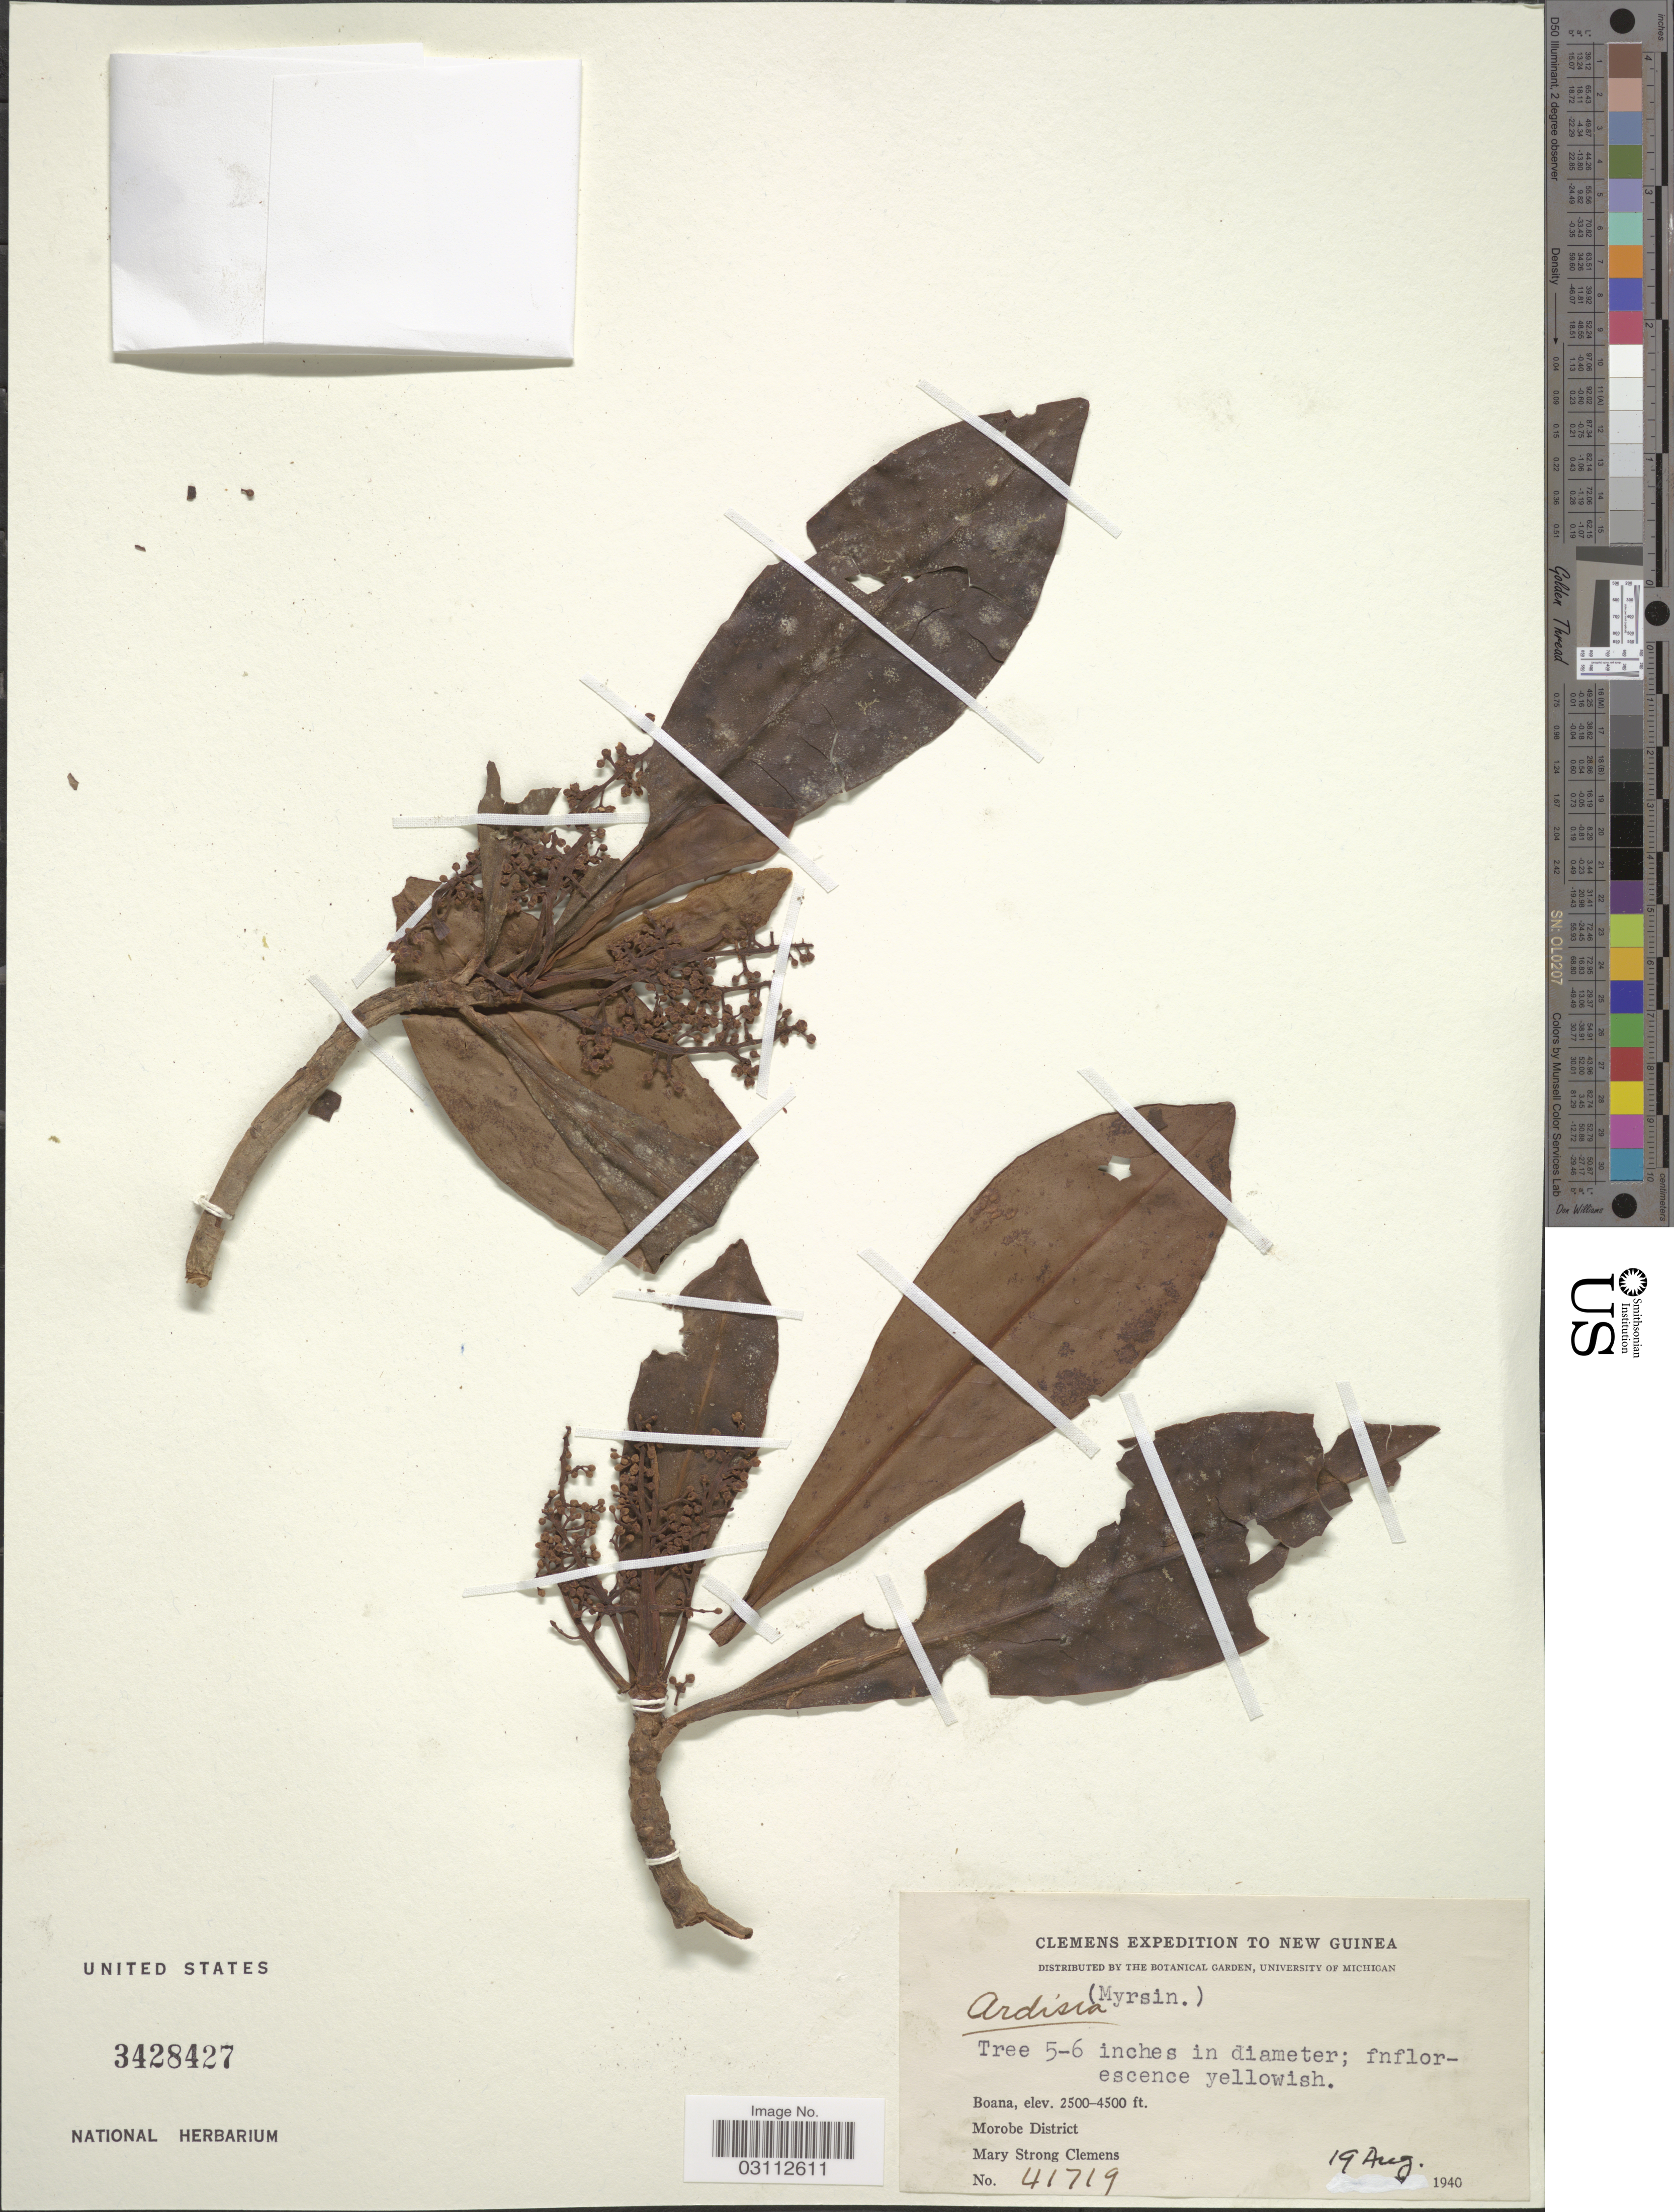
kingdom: Plantae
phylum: Tracheophyta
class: Magnoliopsida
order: Ericales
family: Primulaceae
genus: Ardisia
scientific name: Ardisia sp.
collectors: M. S. Clemens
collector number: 41719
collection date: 1940-08-19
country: Papua New Guinea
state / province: Morobe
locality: New Guinea, Boana, Morobe District.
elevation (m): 762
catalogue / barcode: US 3428427